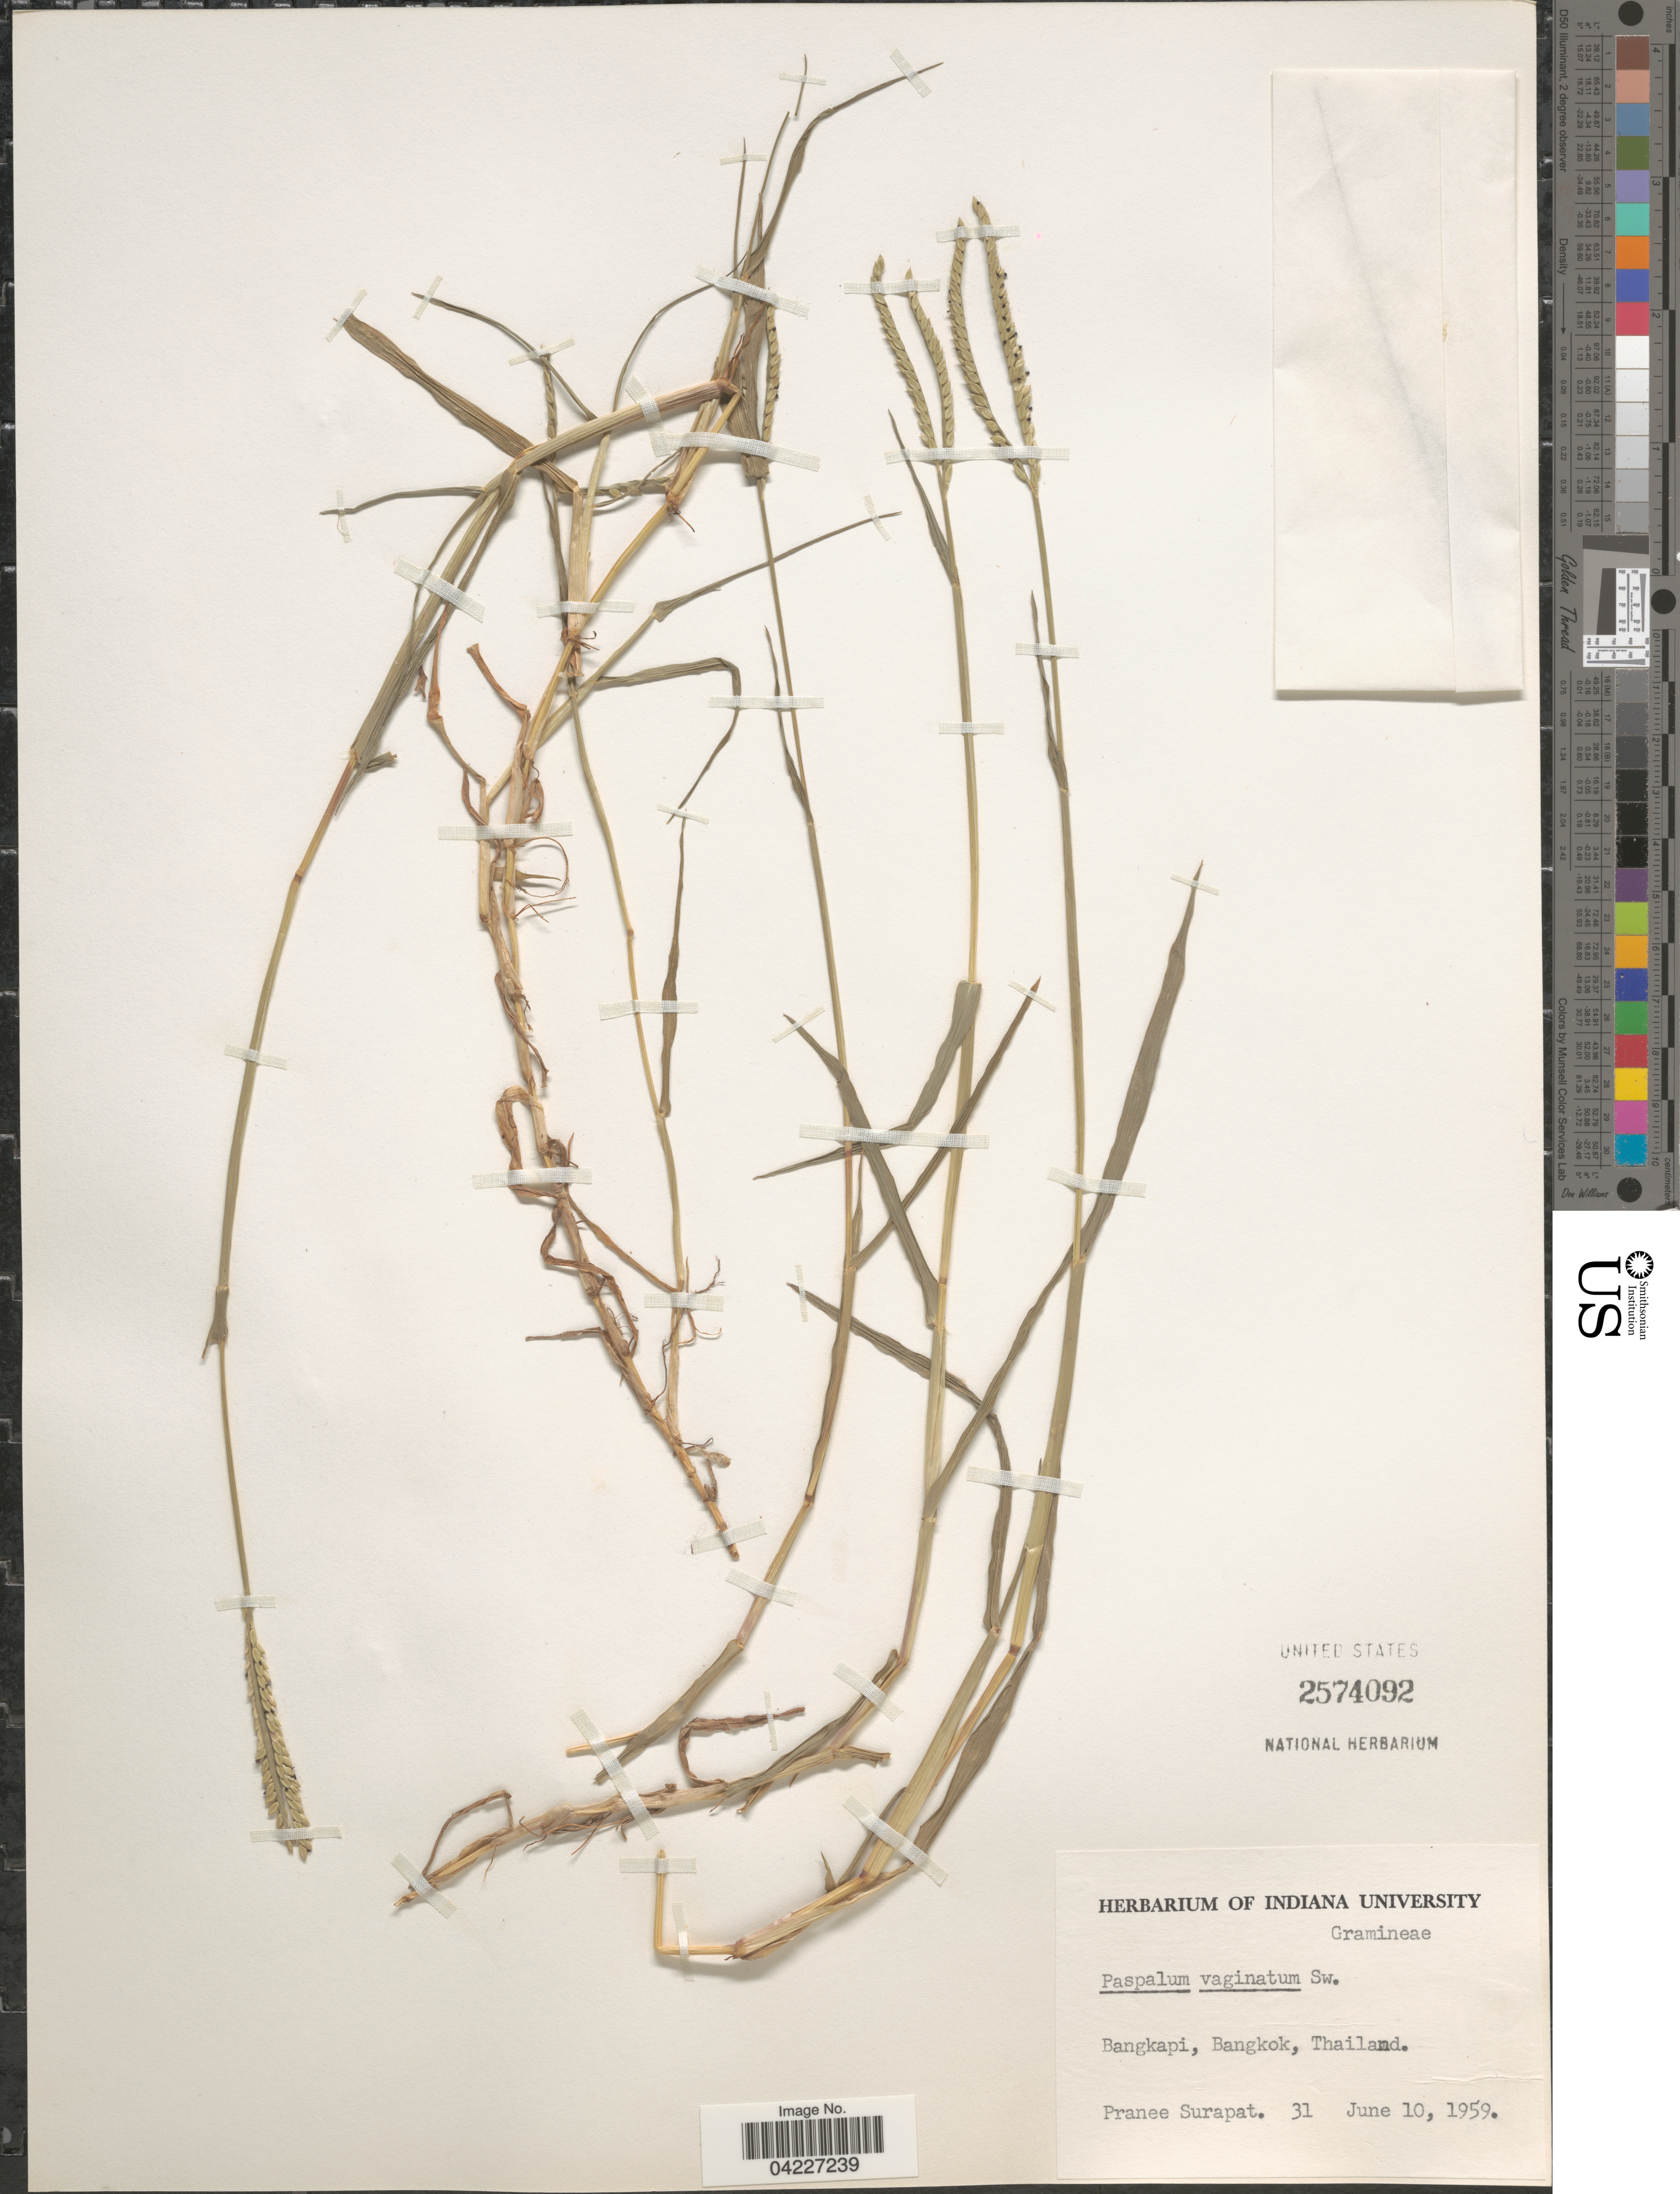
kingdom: Plantae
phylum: Tracheophyta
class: Liliopsida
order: Poales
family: Poaceae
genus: Paspalum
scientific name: Paspalum distichum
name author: L.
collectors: P. Surapat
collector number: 31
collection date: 1959-06-10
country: Thailand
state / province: Bangkok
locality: Bangkapi.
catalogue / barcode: US 2574092